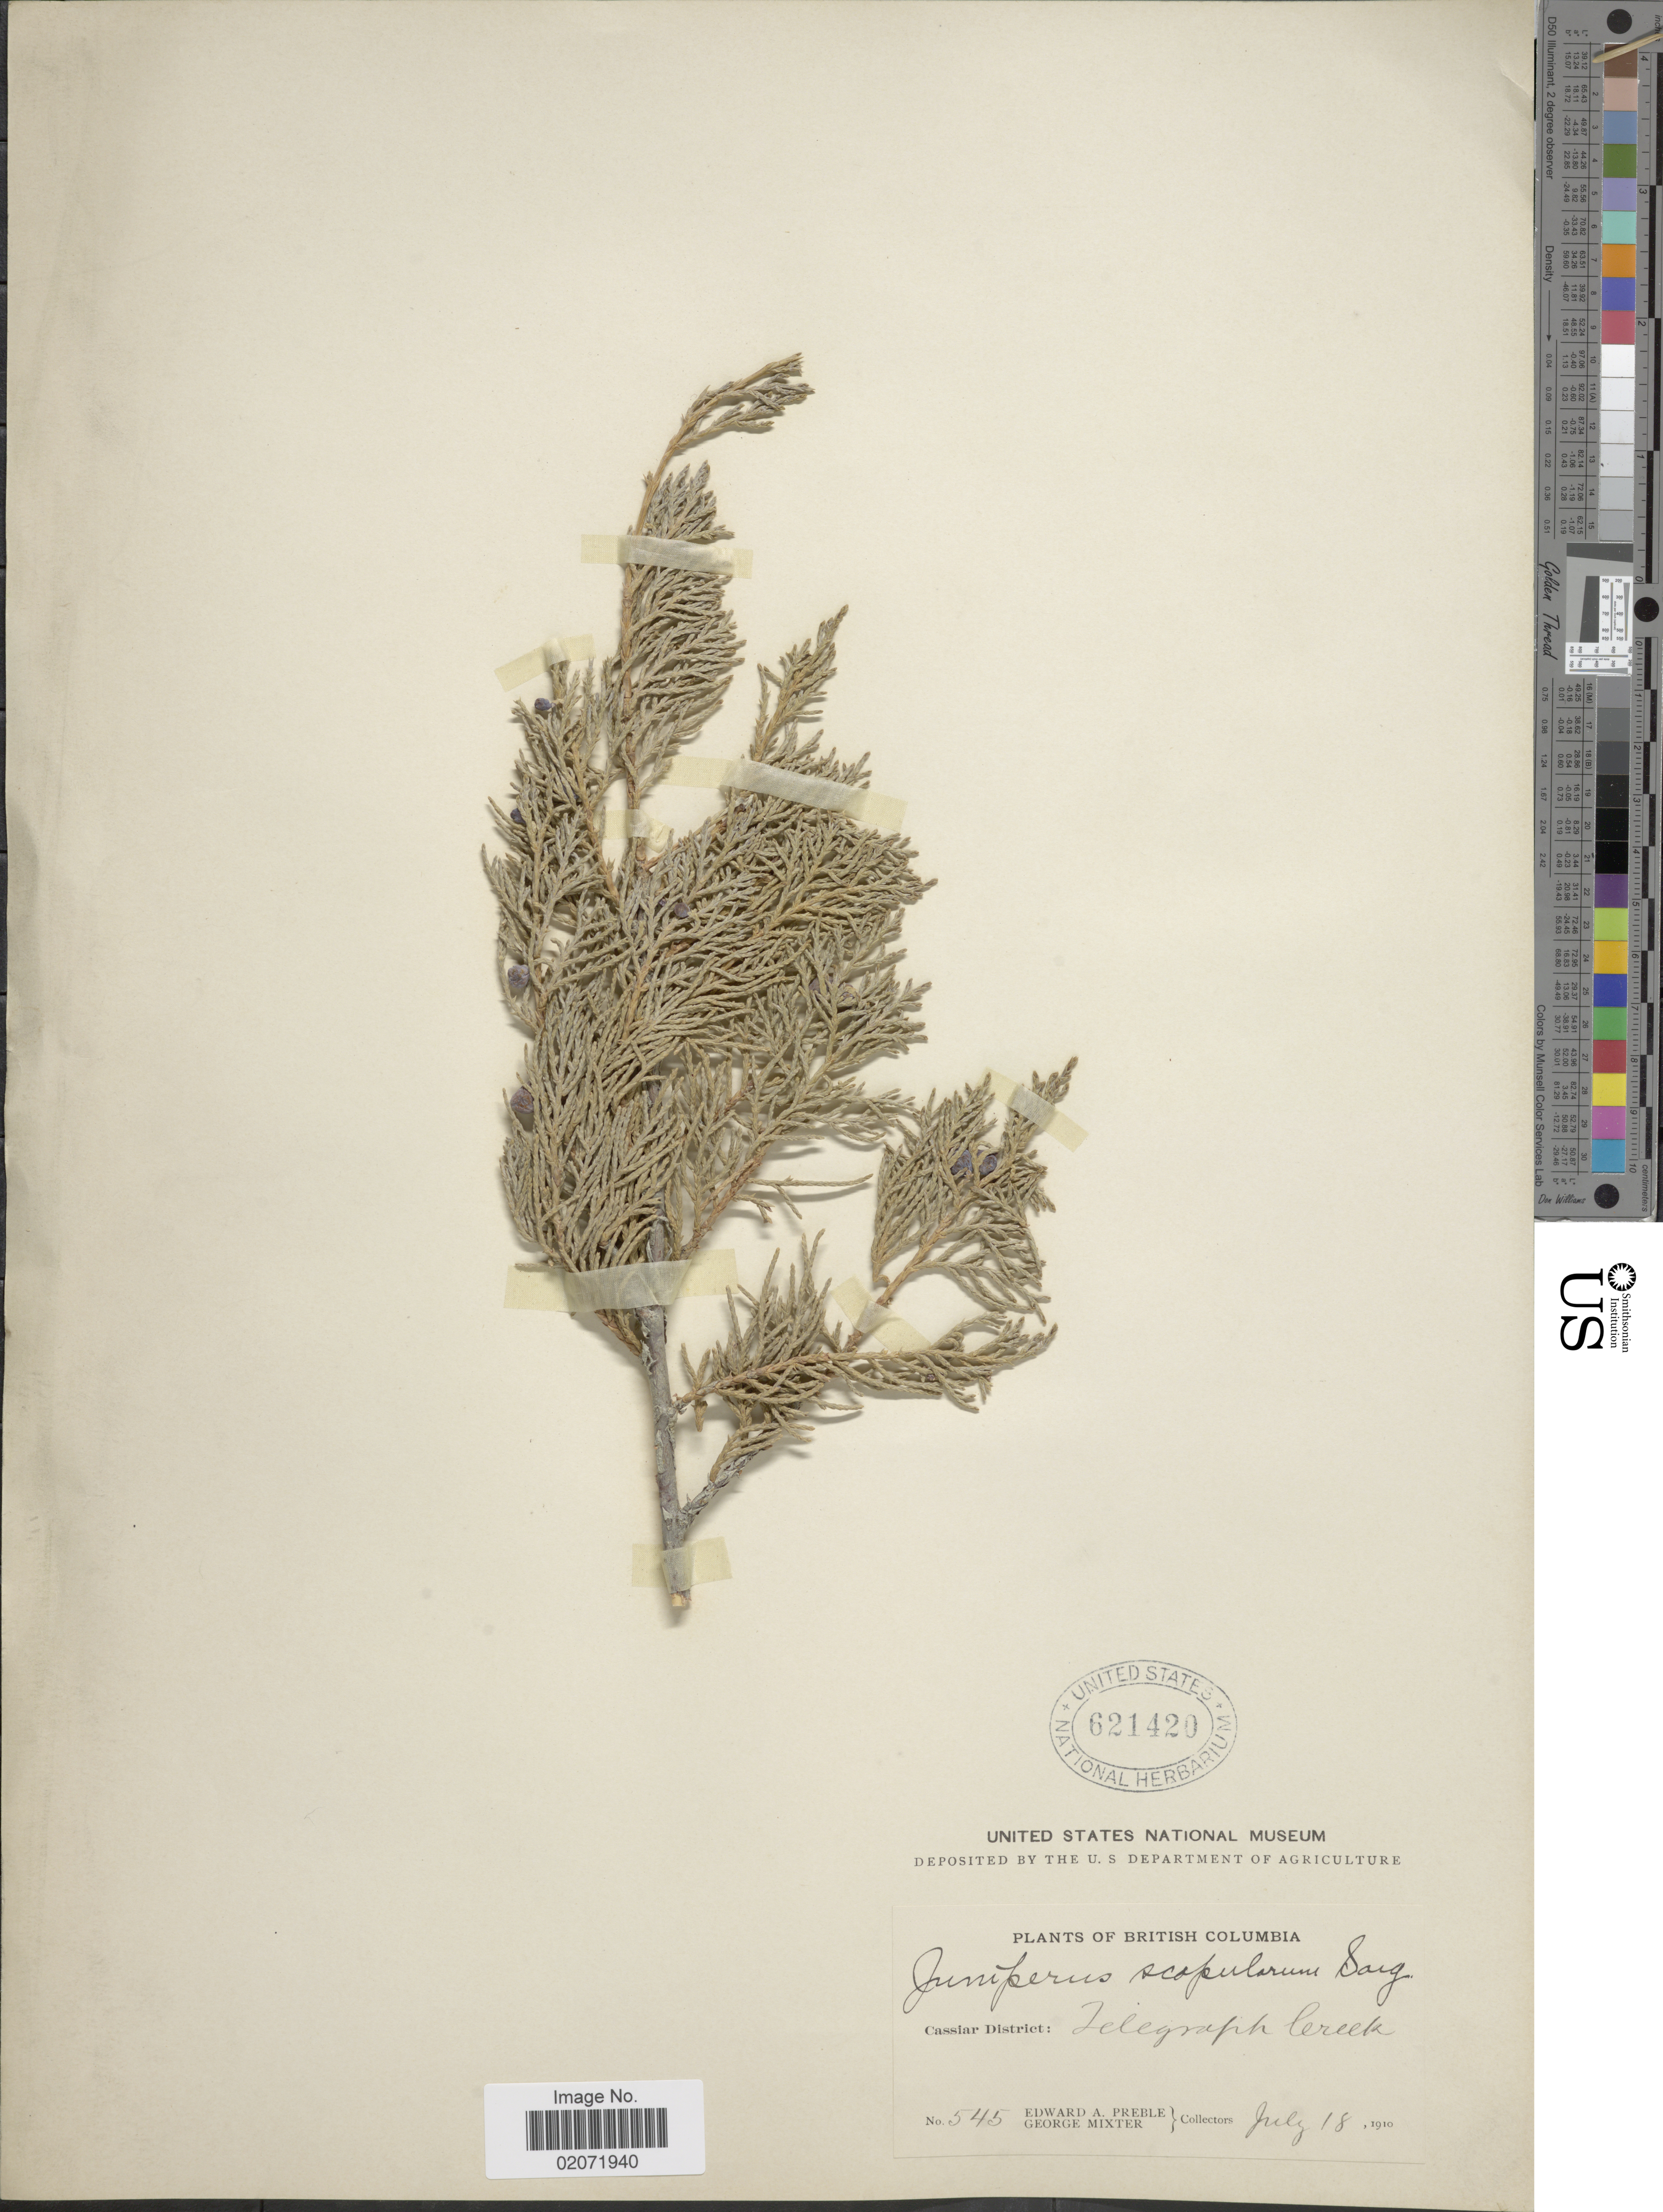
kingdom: Plantae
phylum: Tracheophyta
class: Pinopsida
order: Pinales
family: Cupressaceae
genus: Juniperus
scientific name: Juniperus scopulorum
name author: Sarg.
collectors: E. Preble & G. Mixter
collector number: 545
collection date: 1910-07-18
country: Canada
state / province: British Columbia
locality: Cassiar District: Telegraph Creek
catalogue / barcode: US 621420